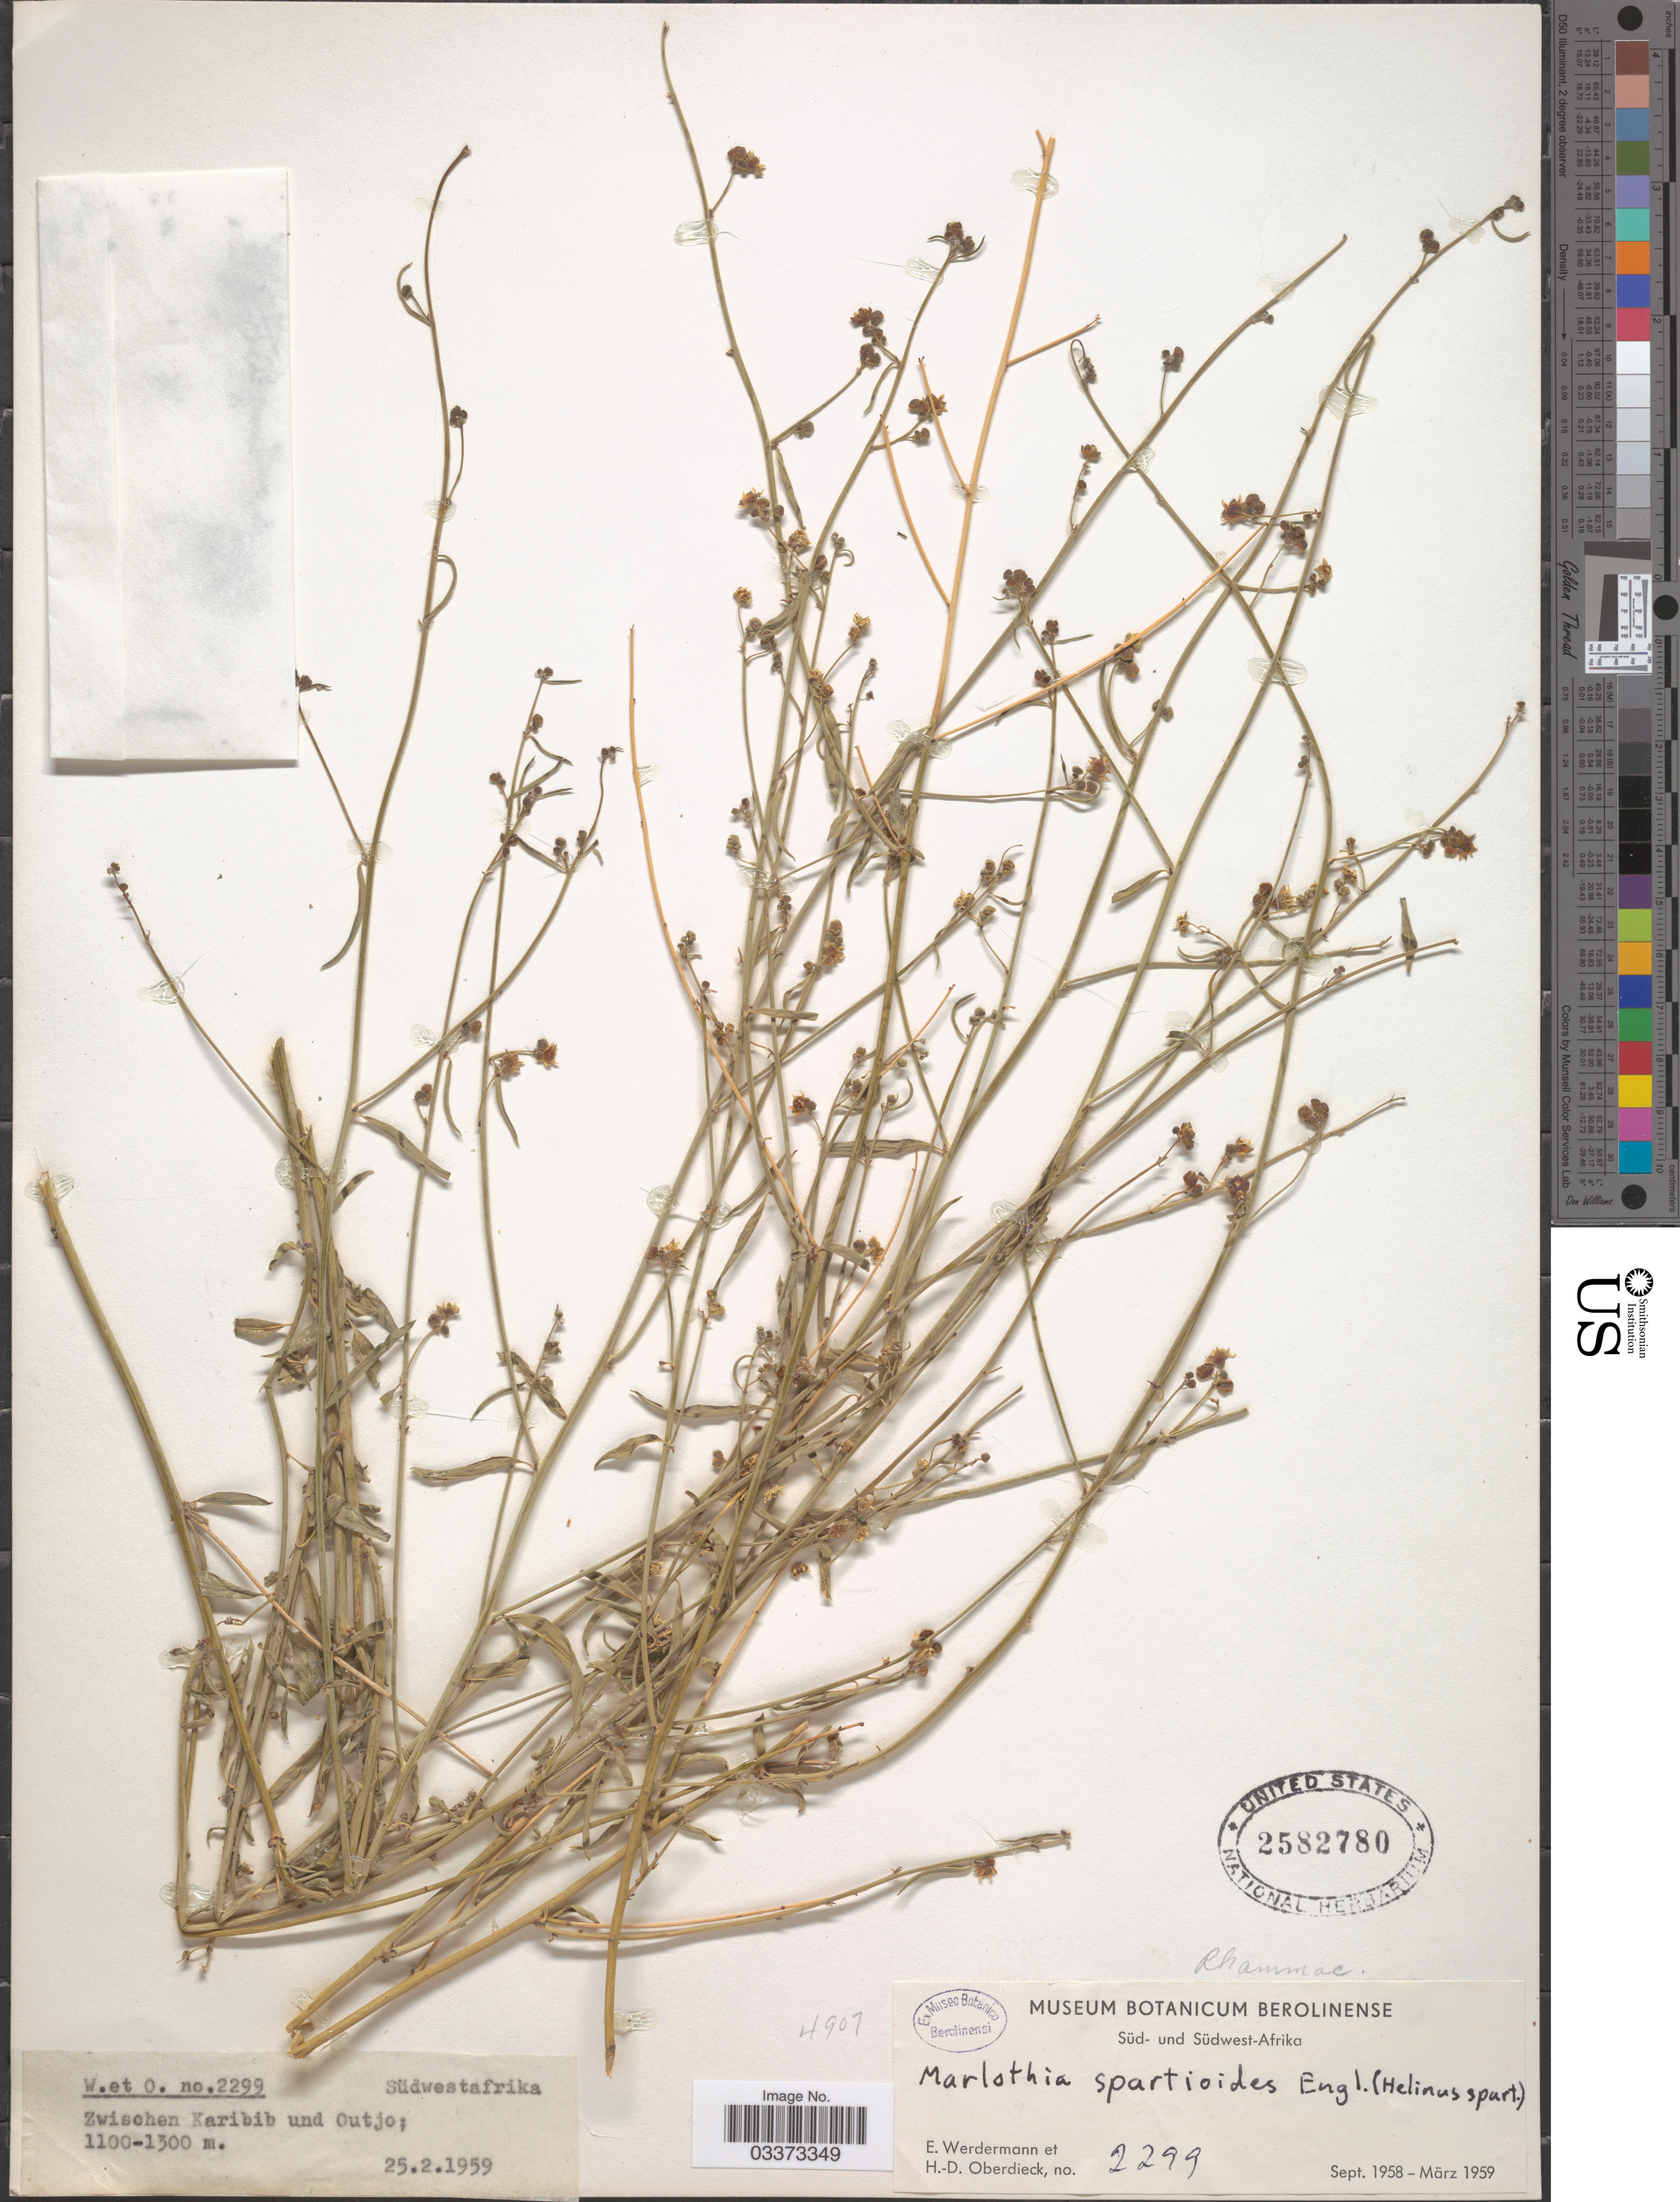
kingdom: Plantae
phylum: Tracheophyta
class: Magnoliopsida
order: Rosales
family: Rhamnaceae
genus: Helinus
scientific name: Helinus spartioides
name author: (Engl.) Schinz ex Engl.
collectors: E. Werdermann & H. Oberdieck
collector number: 2299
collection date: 1959-02-25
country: Namibia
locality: Südwestafrika. Zwischen Karibib und Outjo.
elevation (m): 1100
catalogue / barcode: US 2582780